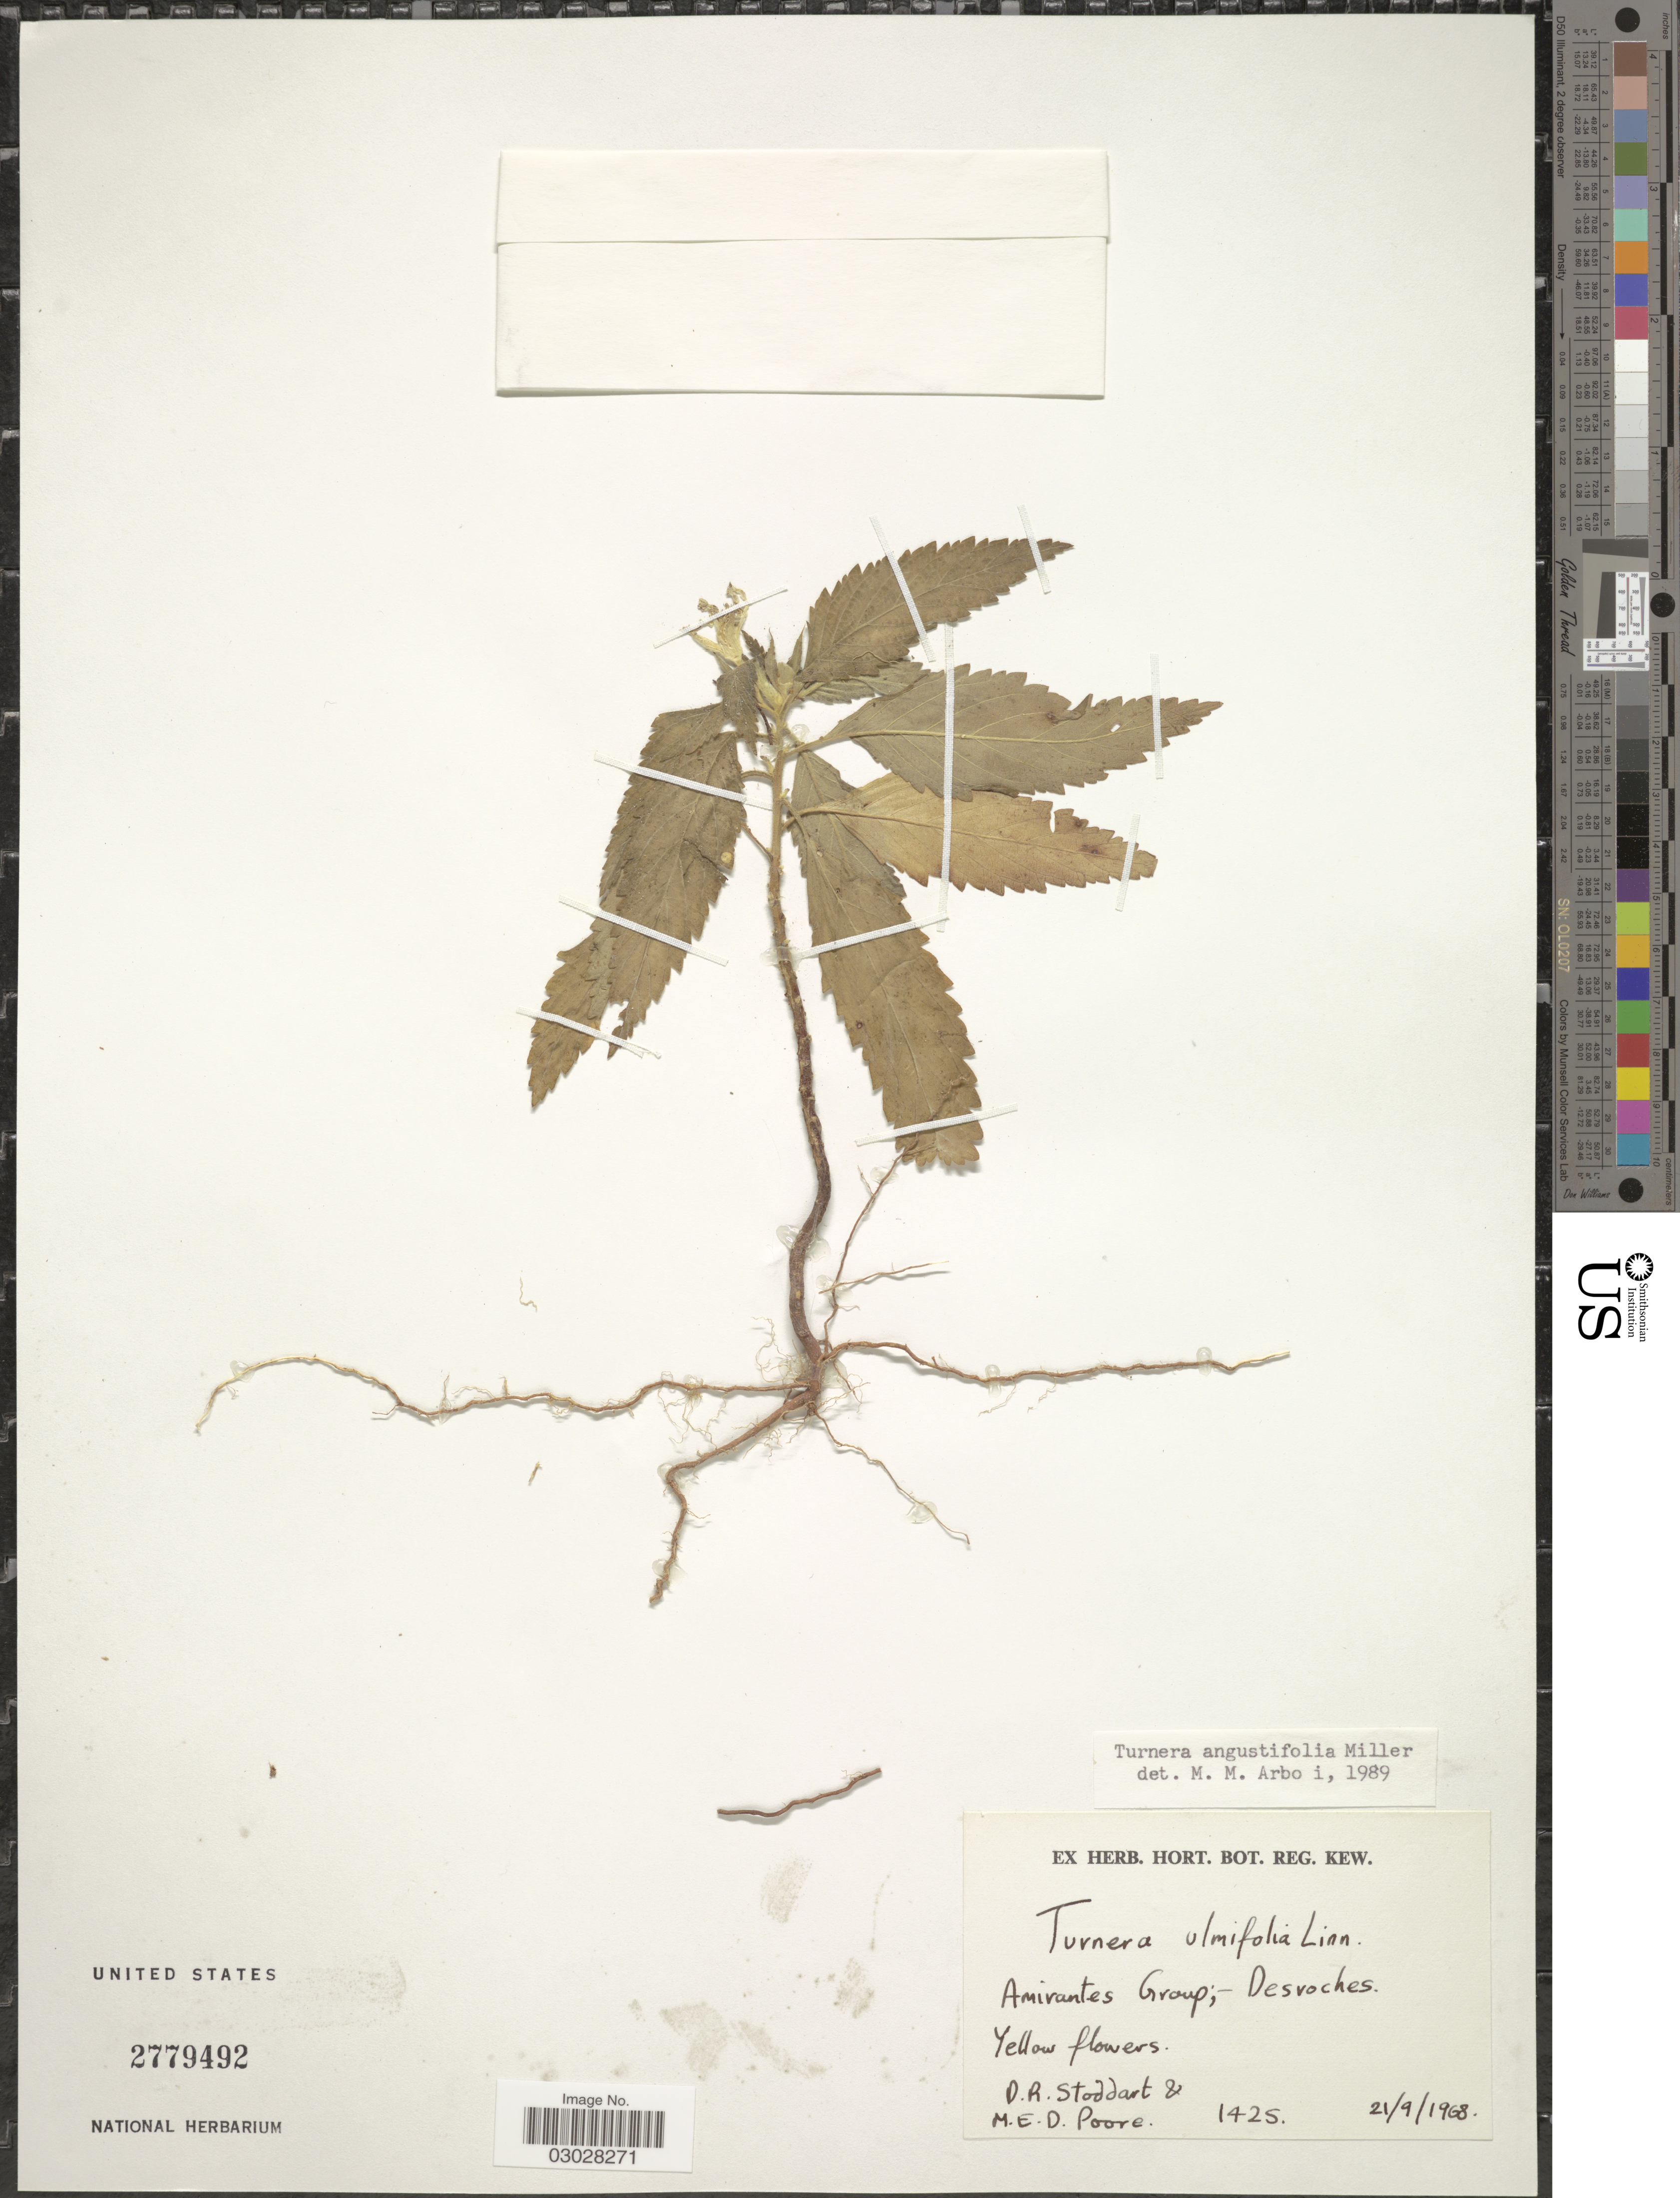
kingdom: Plantae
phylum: Tracheophyta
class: Magnoliopsida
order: Malpighiales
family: Turneraceae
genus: Turnera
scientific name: Turnera ulmifolia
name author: L.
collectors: D. R. Stoddart & M. E. D. Poore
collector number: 1425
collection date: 1968-09-21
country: Seychelles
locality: Amirantes Group; - Desroches.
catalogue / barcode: US 2779492